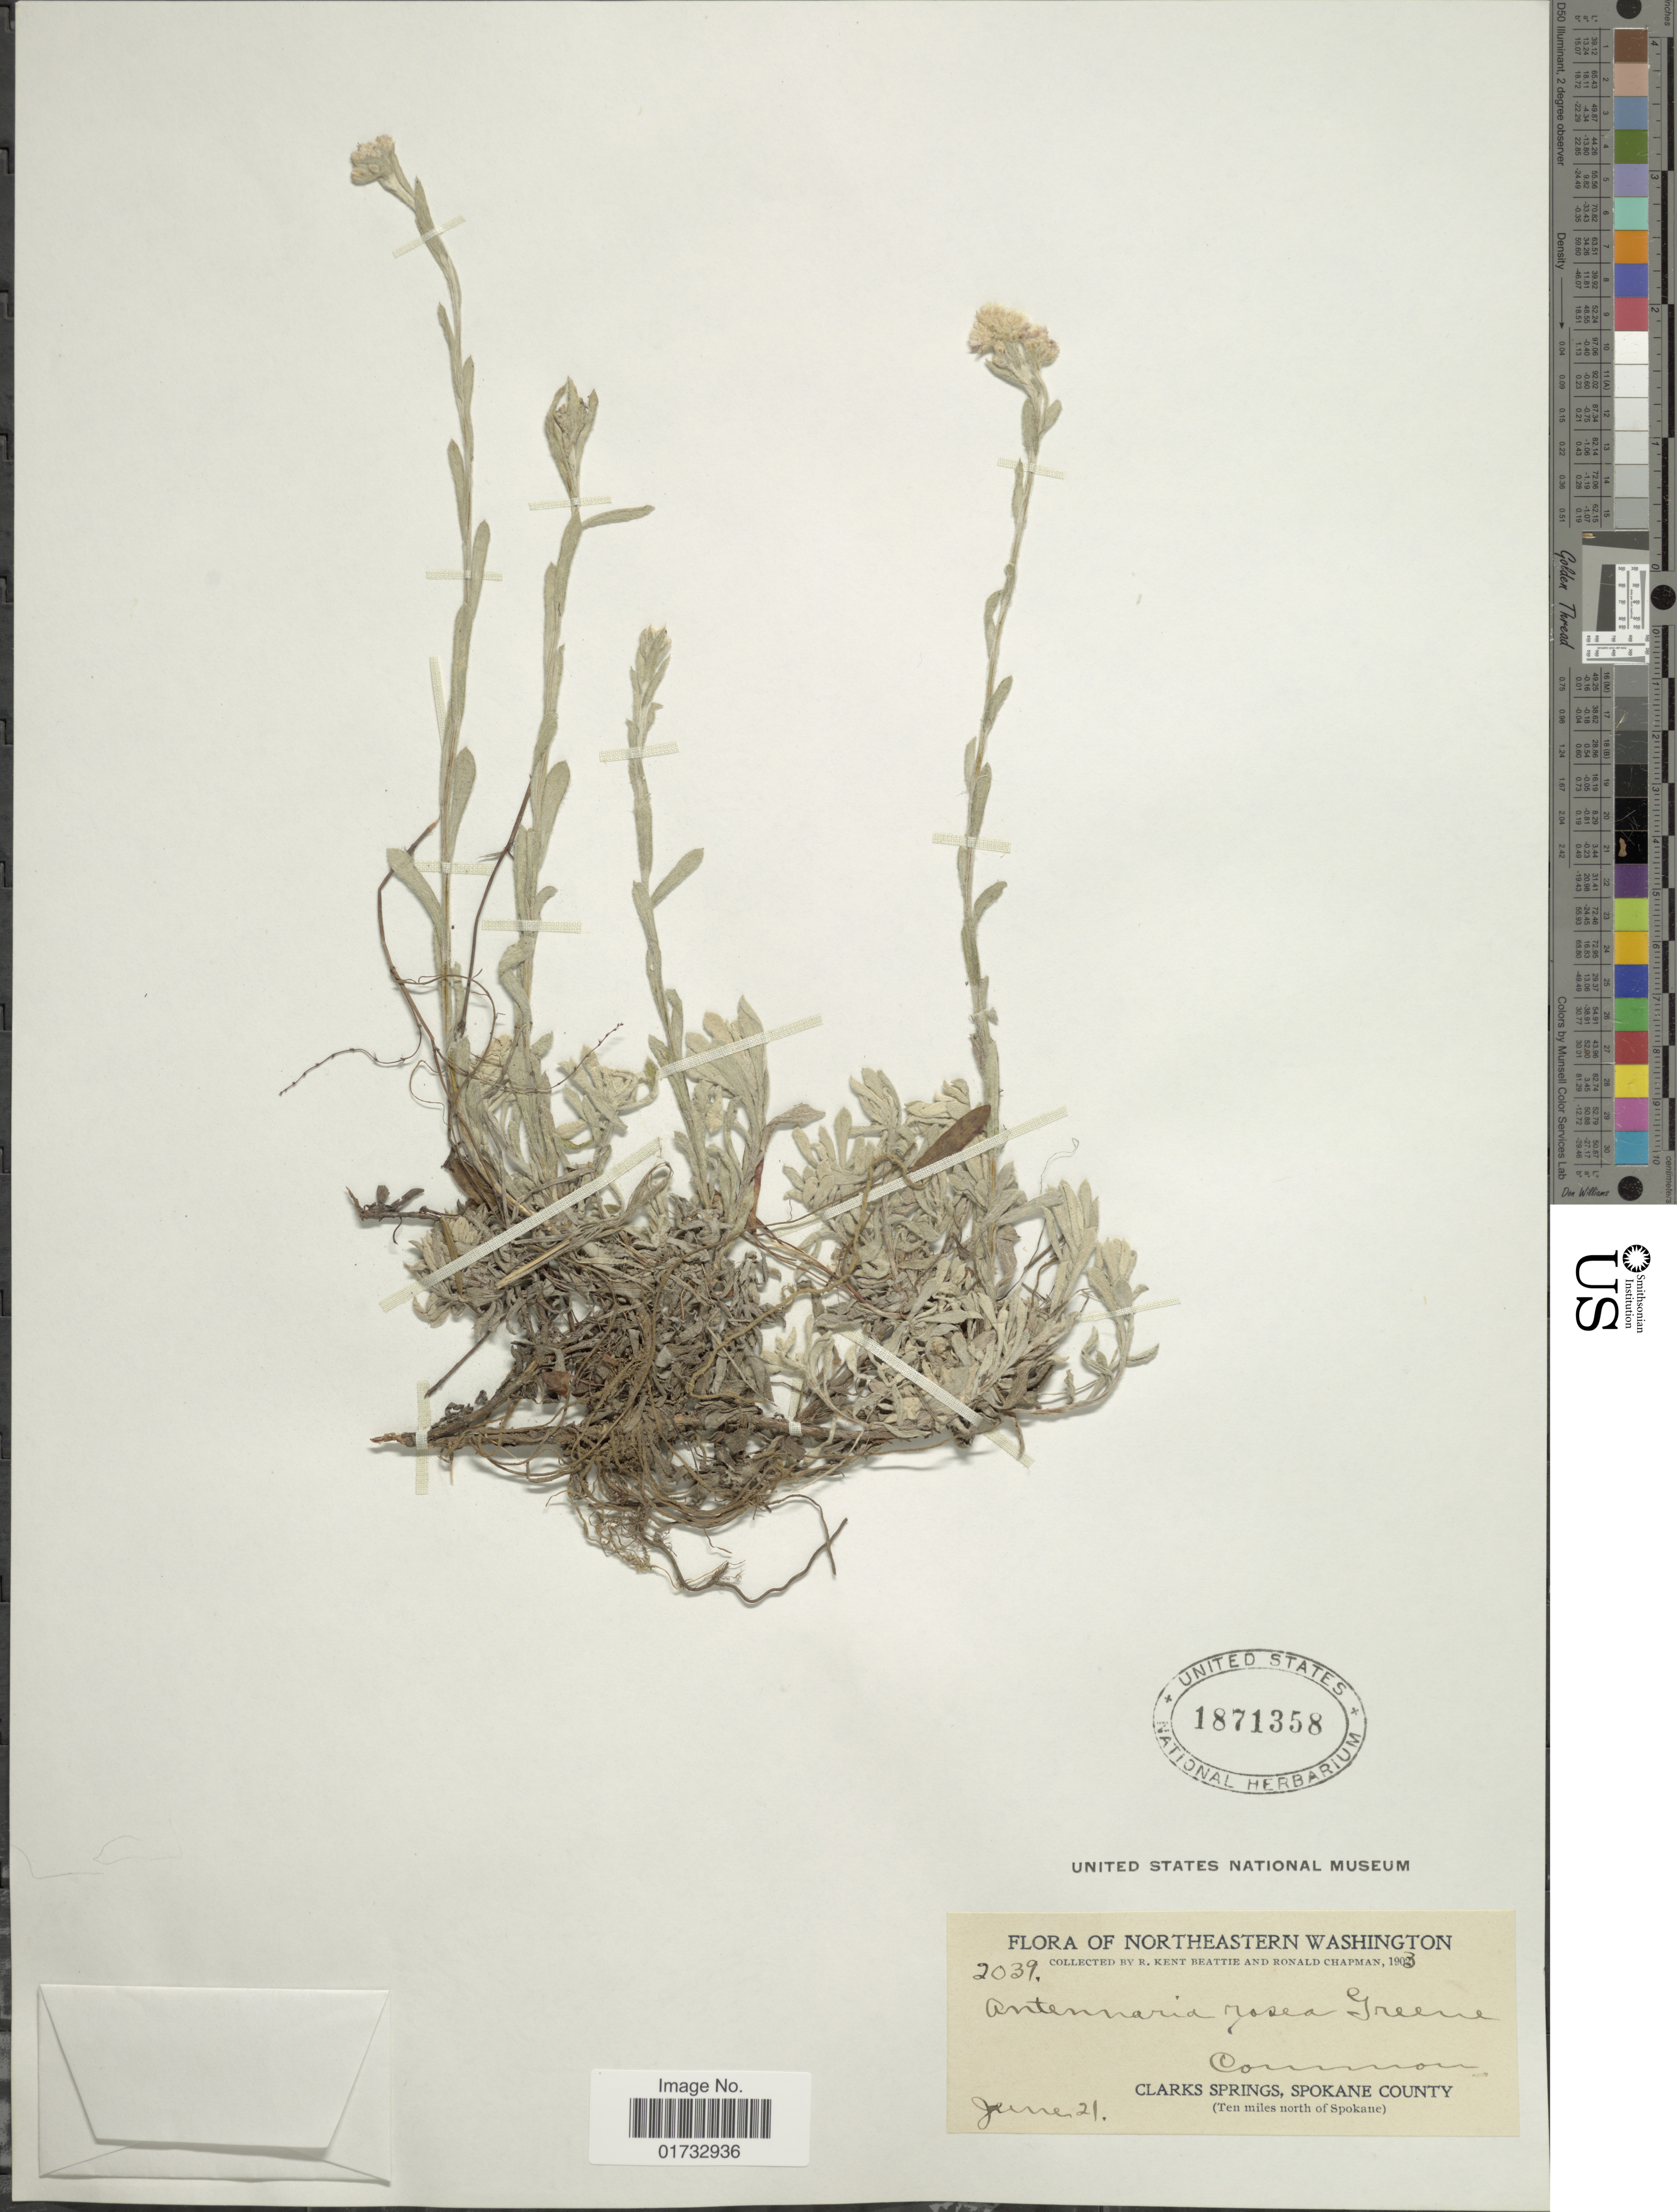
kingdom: Plantae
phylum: Tracheophyta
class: Magnoliopsida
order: Asterales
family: Asteraceae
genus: Antennaria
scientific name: Antennaria rosea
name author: Greene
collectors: R. K. Beattie & R. Chapman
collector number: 2039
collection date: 1903-06-21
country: United States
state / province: Washington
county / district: Spokane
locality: Northeastern Washington, Clark Springs, Spokane County (ten miles north of Spokane)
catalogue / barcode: US 1871358